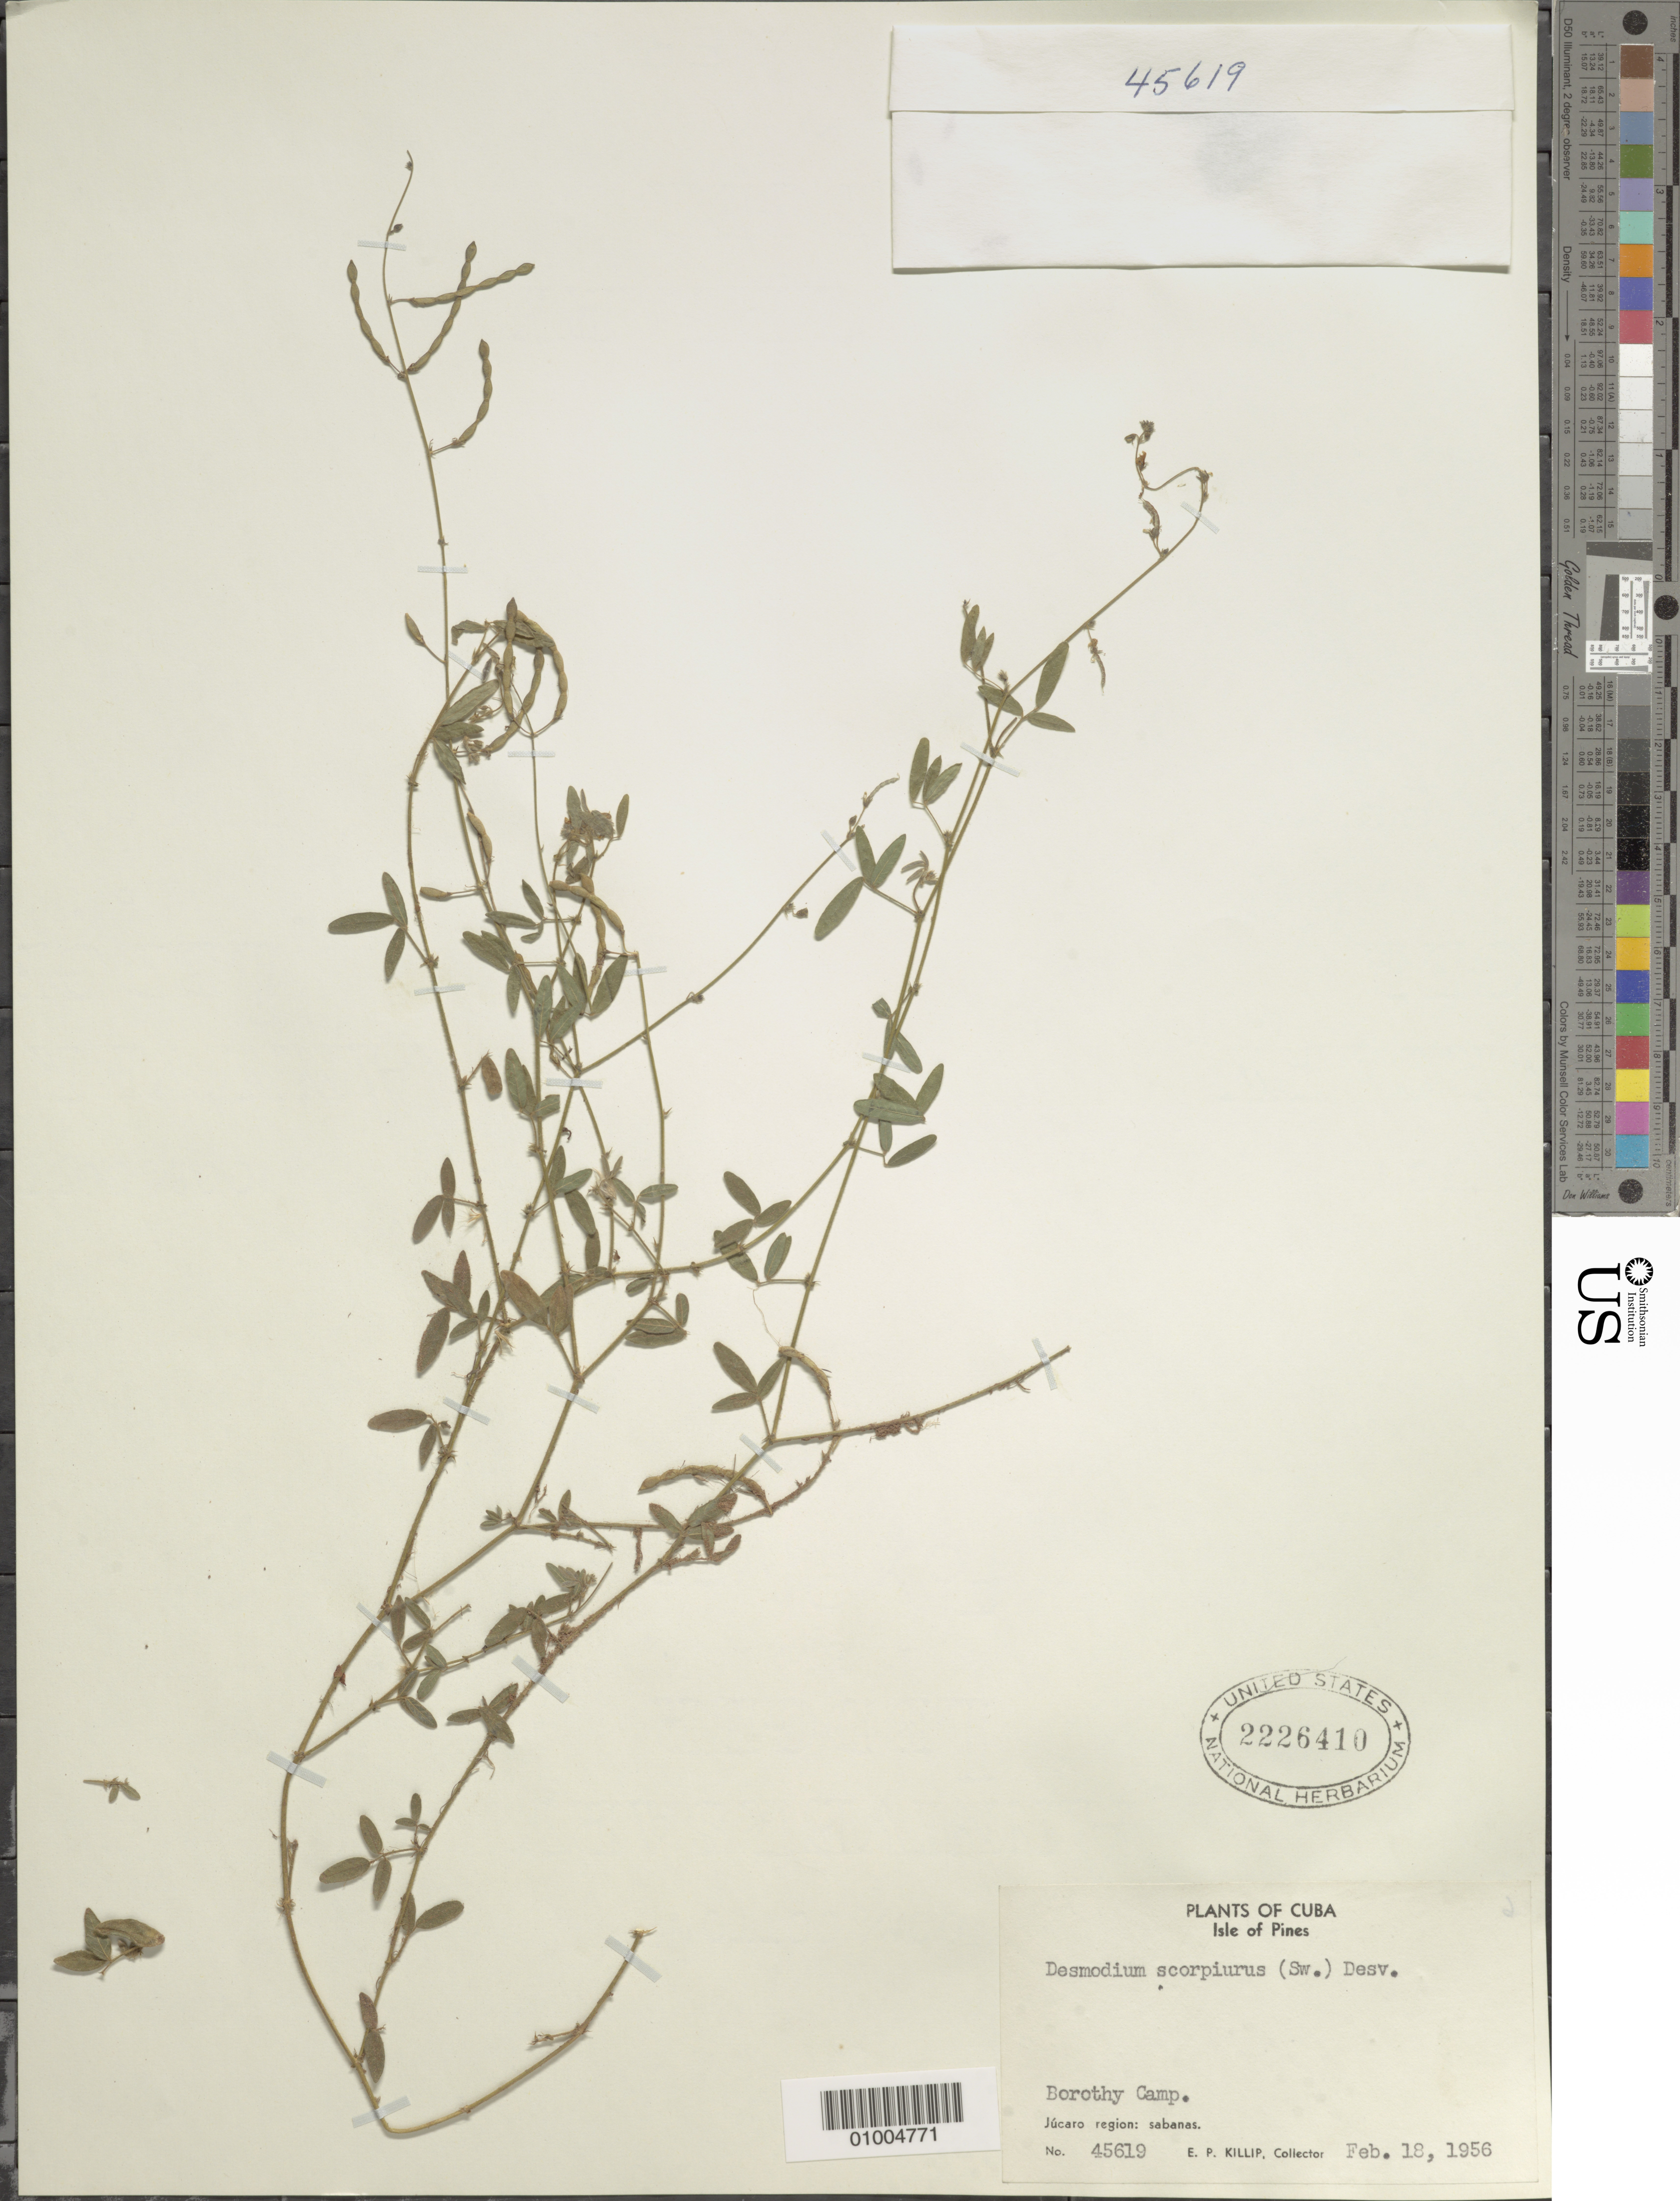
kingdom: Plantae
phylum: Tracheophyta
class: Magnoliopsida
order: Fabales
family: Fabaceae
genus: Desmodium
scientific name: Desmodium scorpiurus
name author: (Sw.) Desv. ex DC.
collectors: E. P. Killip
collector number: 45619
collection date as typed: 18 Feb 1956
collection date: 1956-02-18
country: Cuba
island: Isla de la Juventud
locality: Jucaro region; Sabanas Borothy Camp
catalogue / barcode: US 2226410